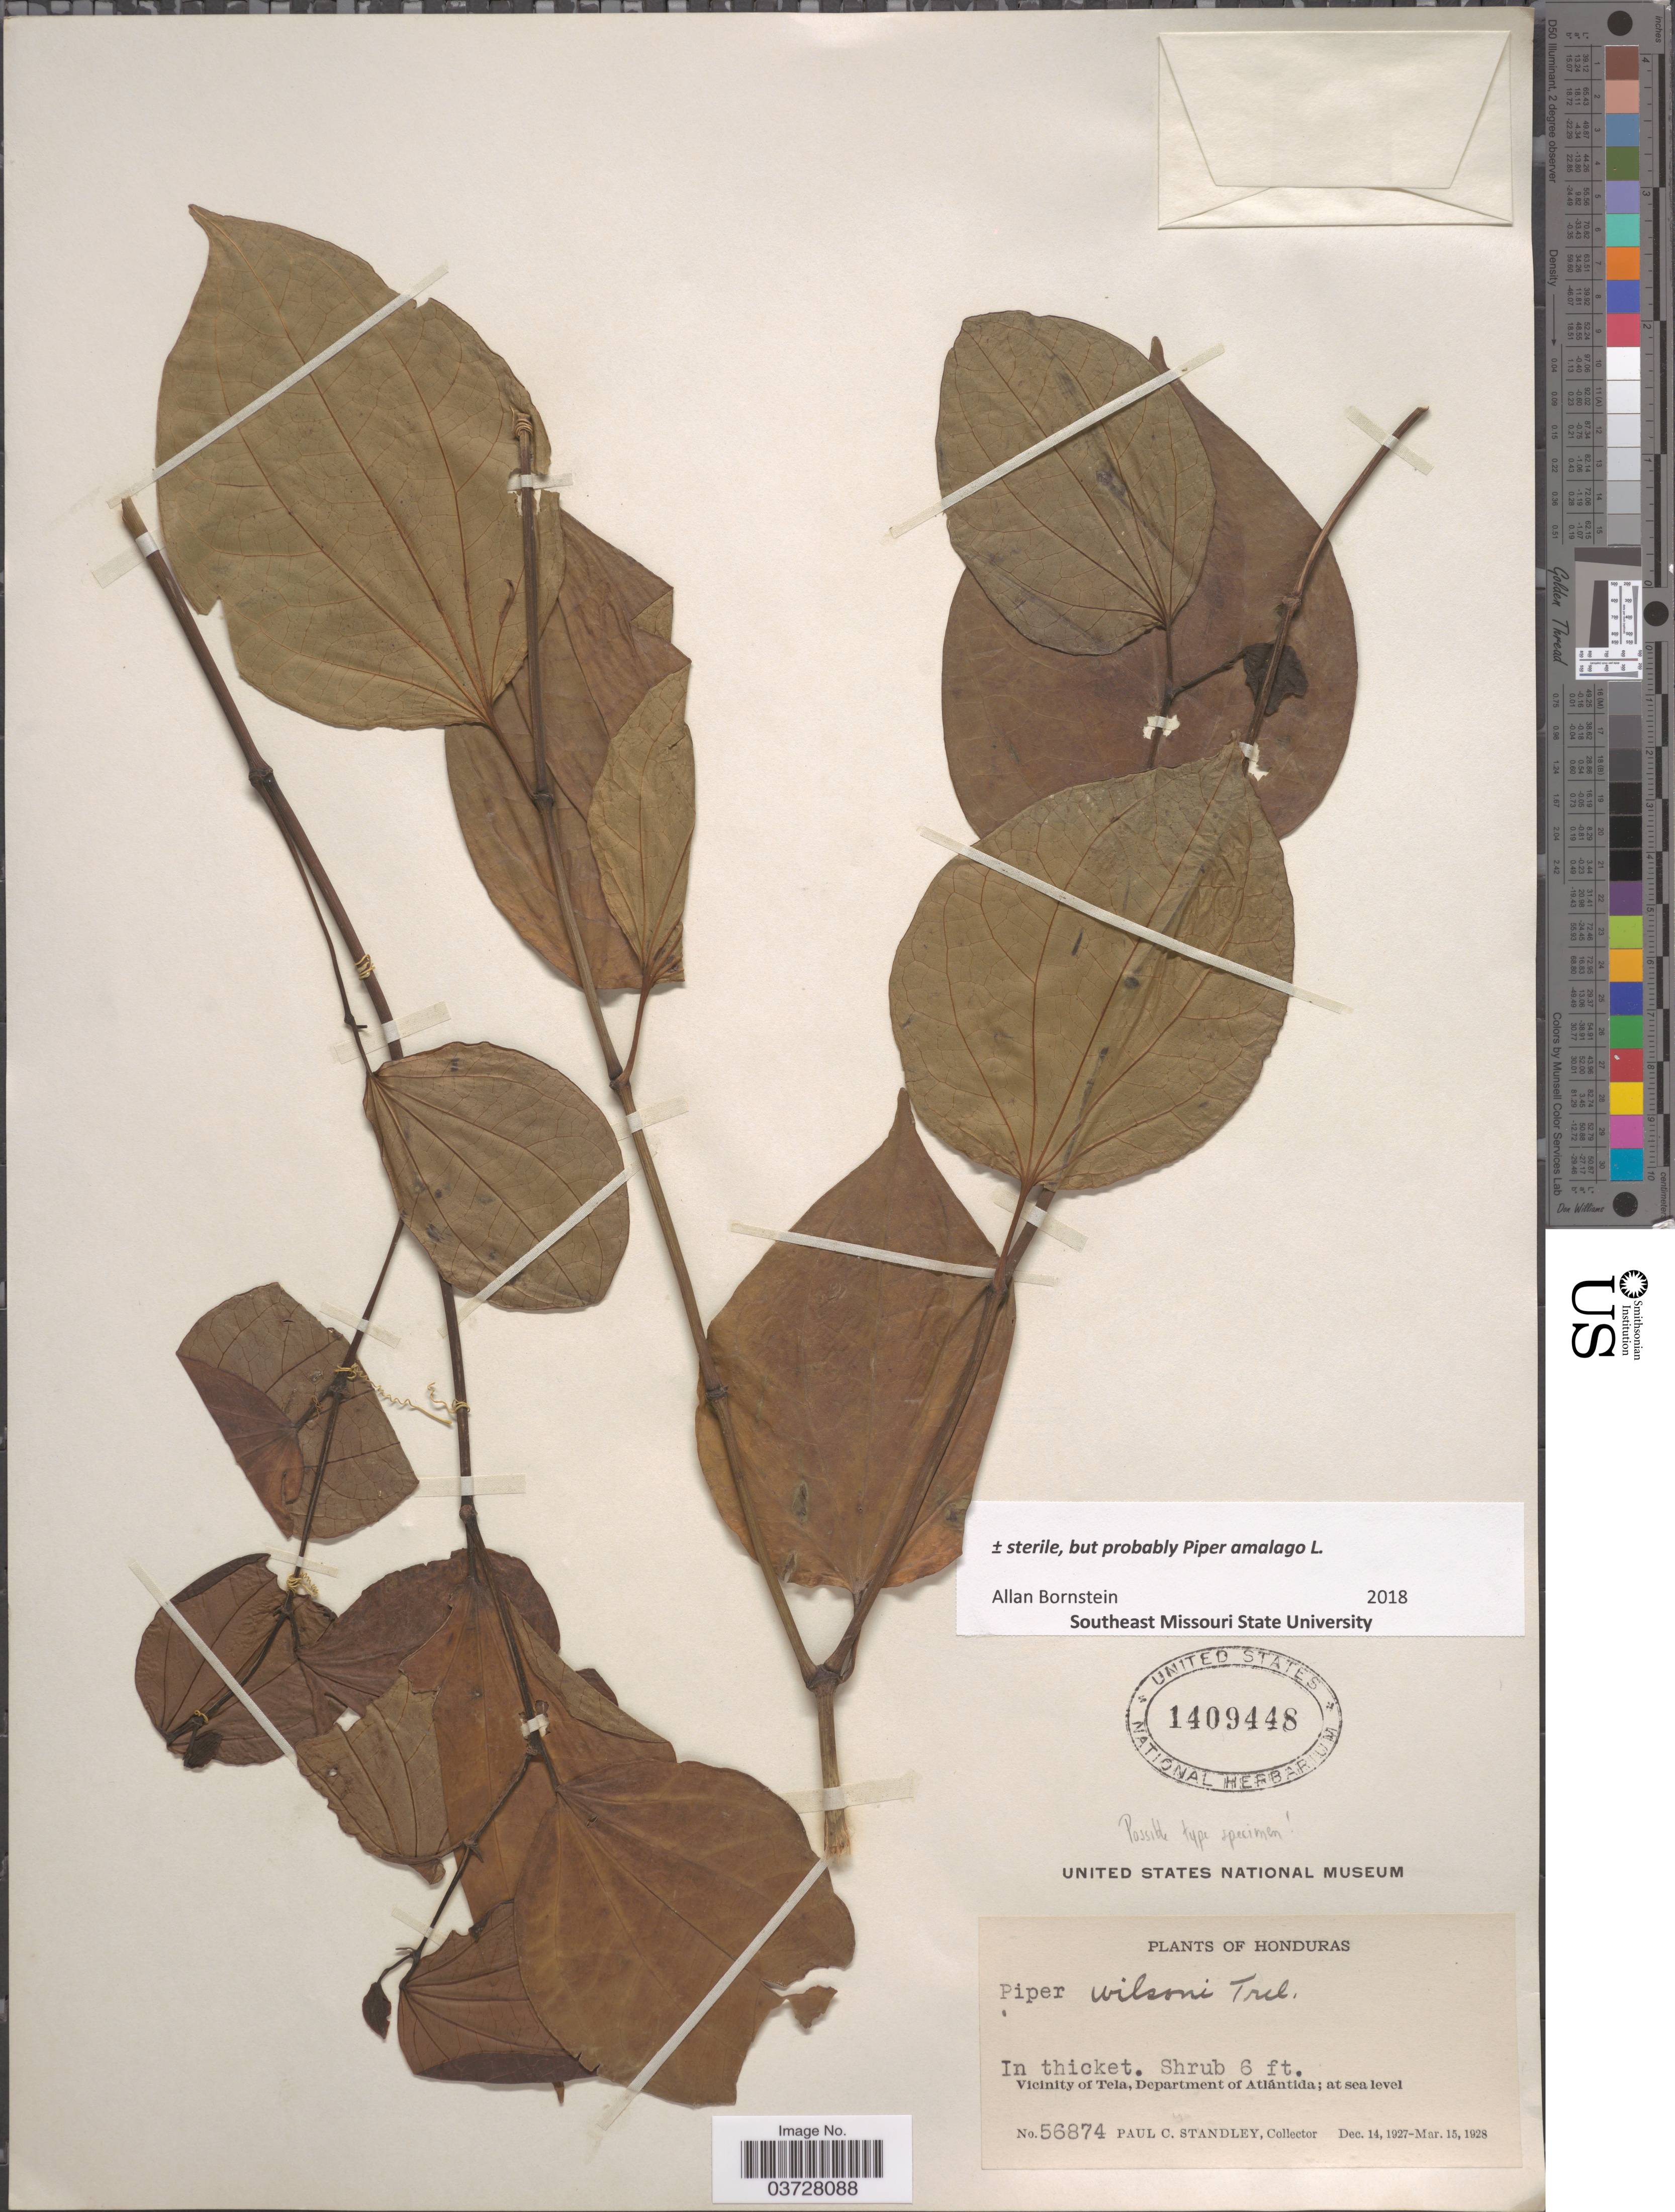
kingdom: Plantae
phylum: Tracheophyta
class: Magnoliopsida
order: Piperales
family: Piperaceae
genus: Piper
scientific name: Piper amalago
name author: L.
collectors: P. C. Standley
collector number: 56874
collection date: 1927-12-14/1928-03-15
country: Honduras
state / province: Atlantida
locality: Vicinity of Tela, Department of Atlántida.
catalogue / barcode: US 1409448